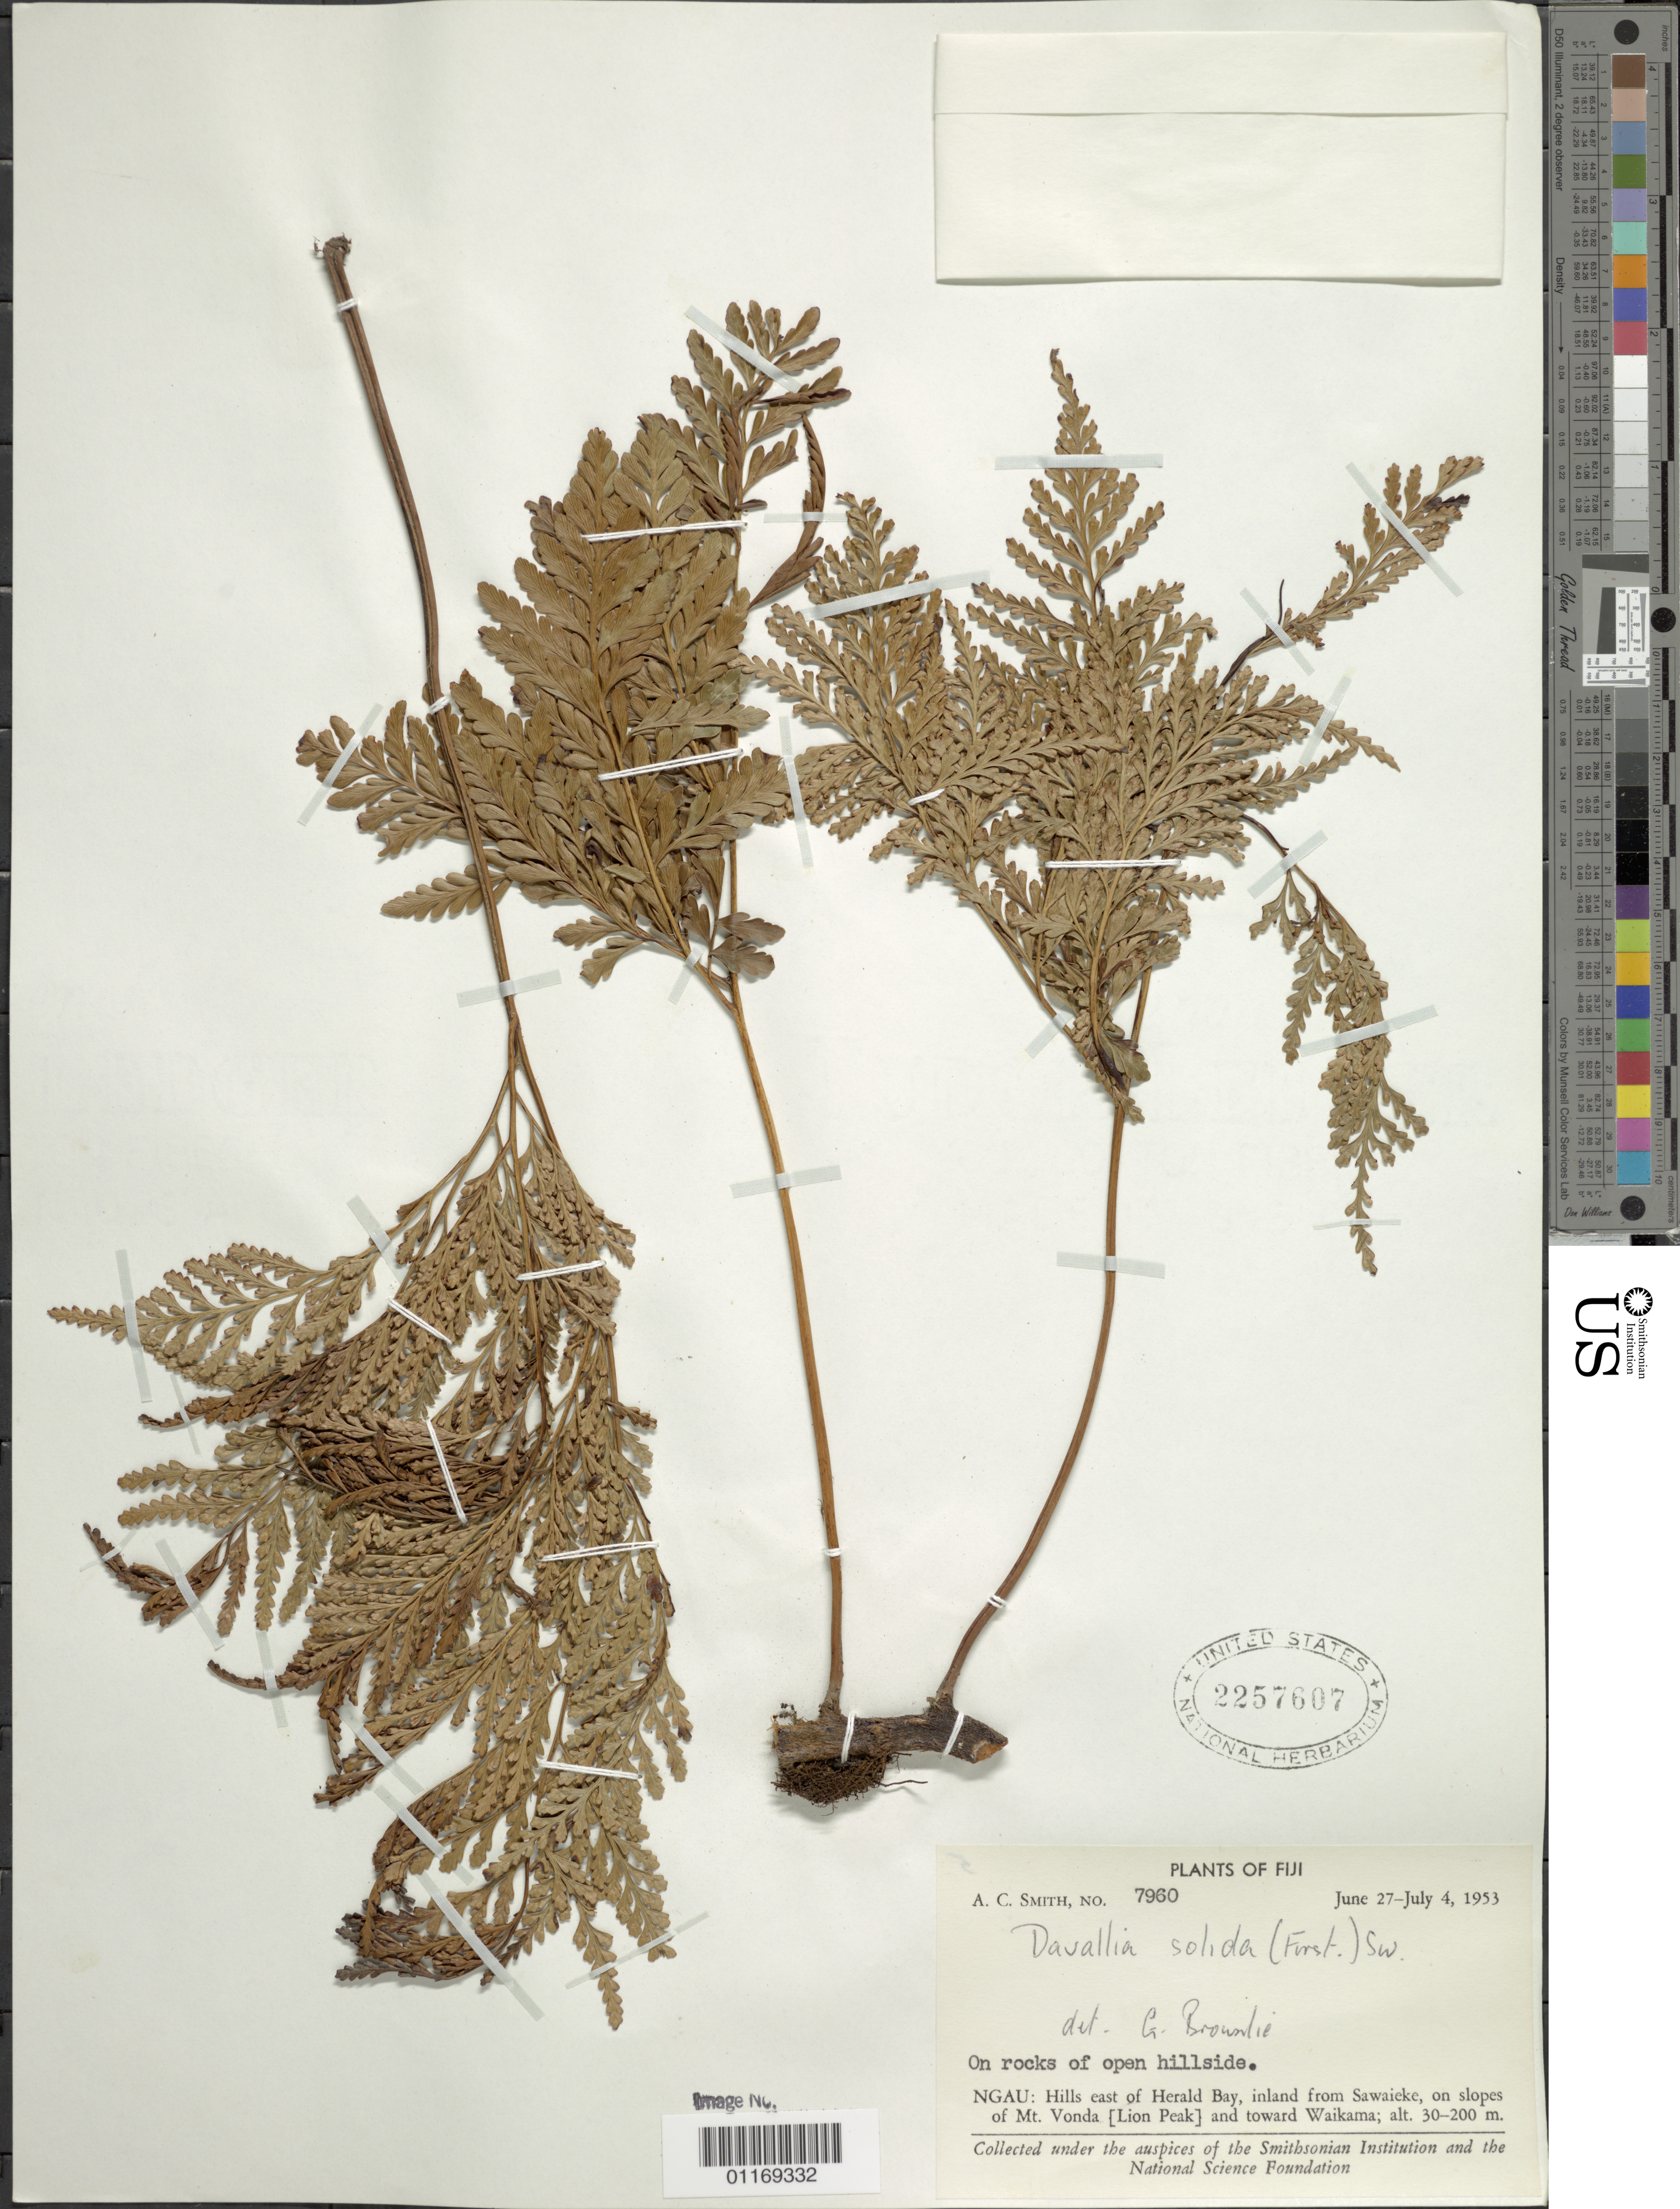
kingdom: Plantae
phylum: Tracheophyta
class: Polypodiopsida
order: Polypodiales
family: Davalliaceae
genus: Davallia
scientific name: Davallia solida var. fejeensis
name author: (Hook.) Noot.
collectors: A. C. Smith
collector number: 7960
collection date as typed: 27 Jun 1953 to 04 Jul 1953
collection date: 1953-06-27/1953-07-04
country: Fiji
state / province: Eastern Division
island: Gau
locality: Ngau; hills e of herald bay, inland from sawaieke, on slopes of mt. vonda (lion peak) and toward waikama. [ngau i. = gau i.] [Lomaiviti Is.]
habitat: Open hillside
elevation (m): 30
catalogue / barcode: US 2257607